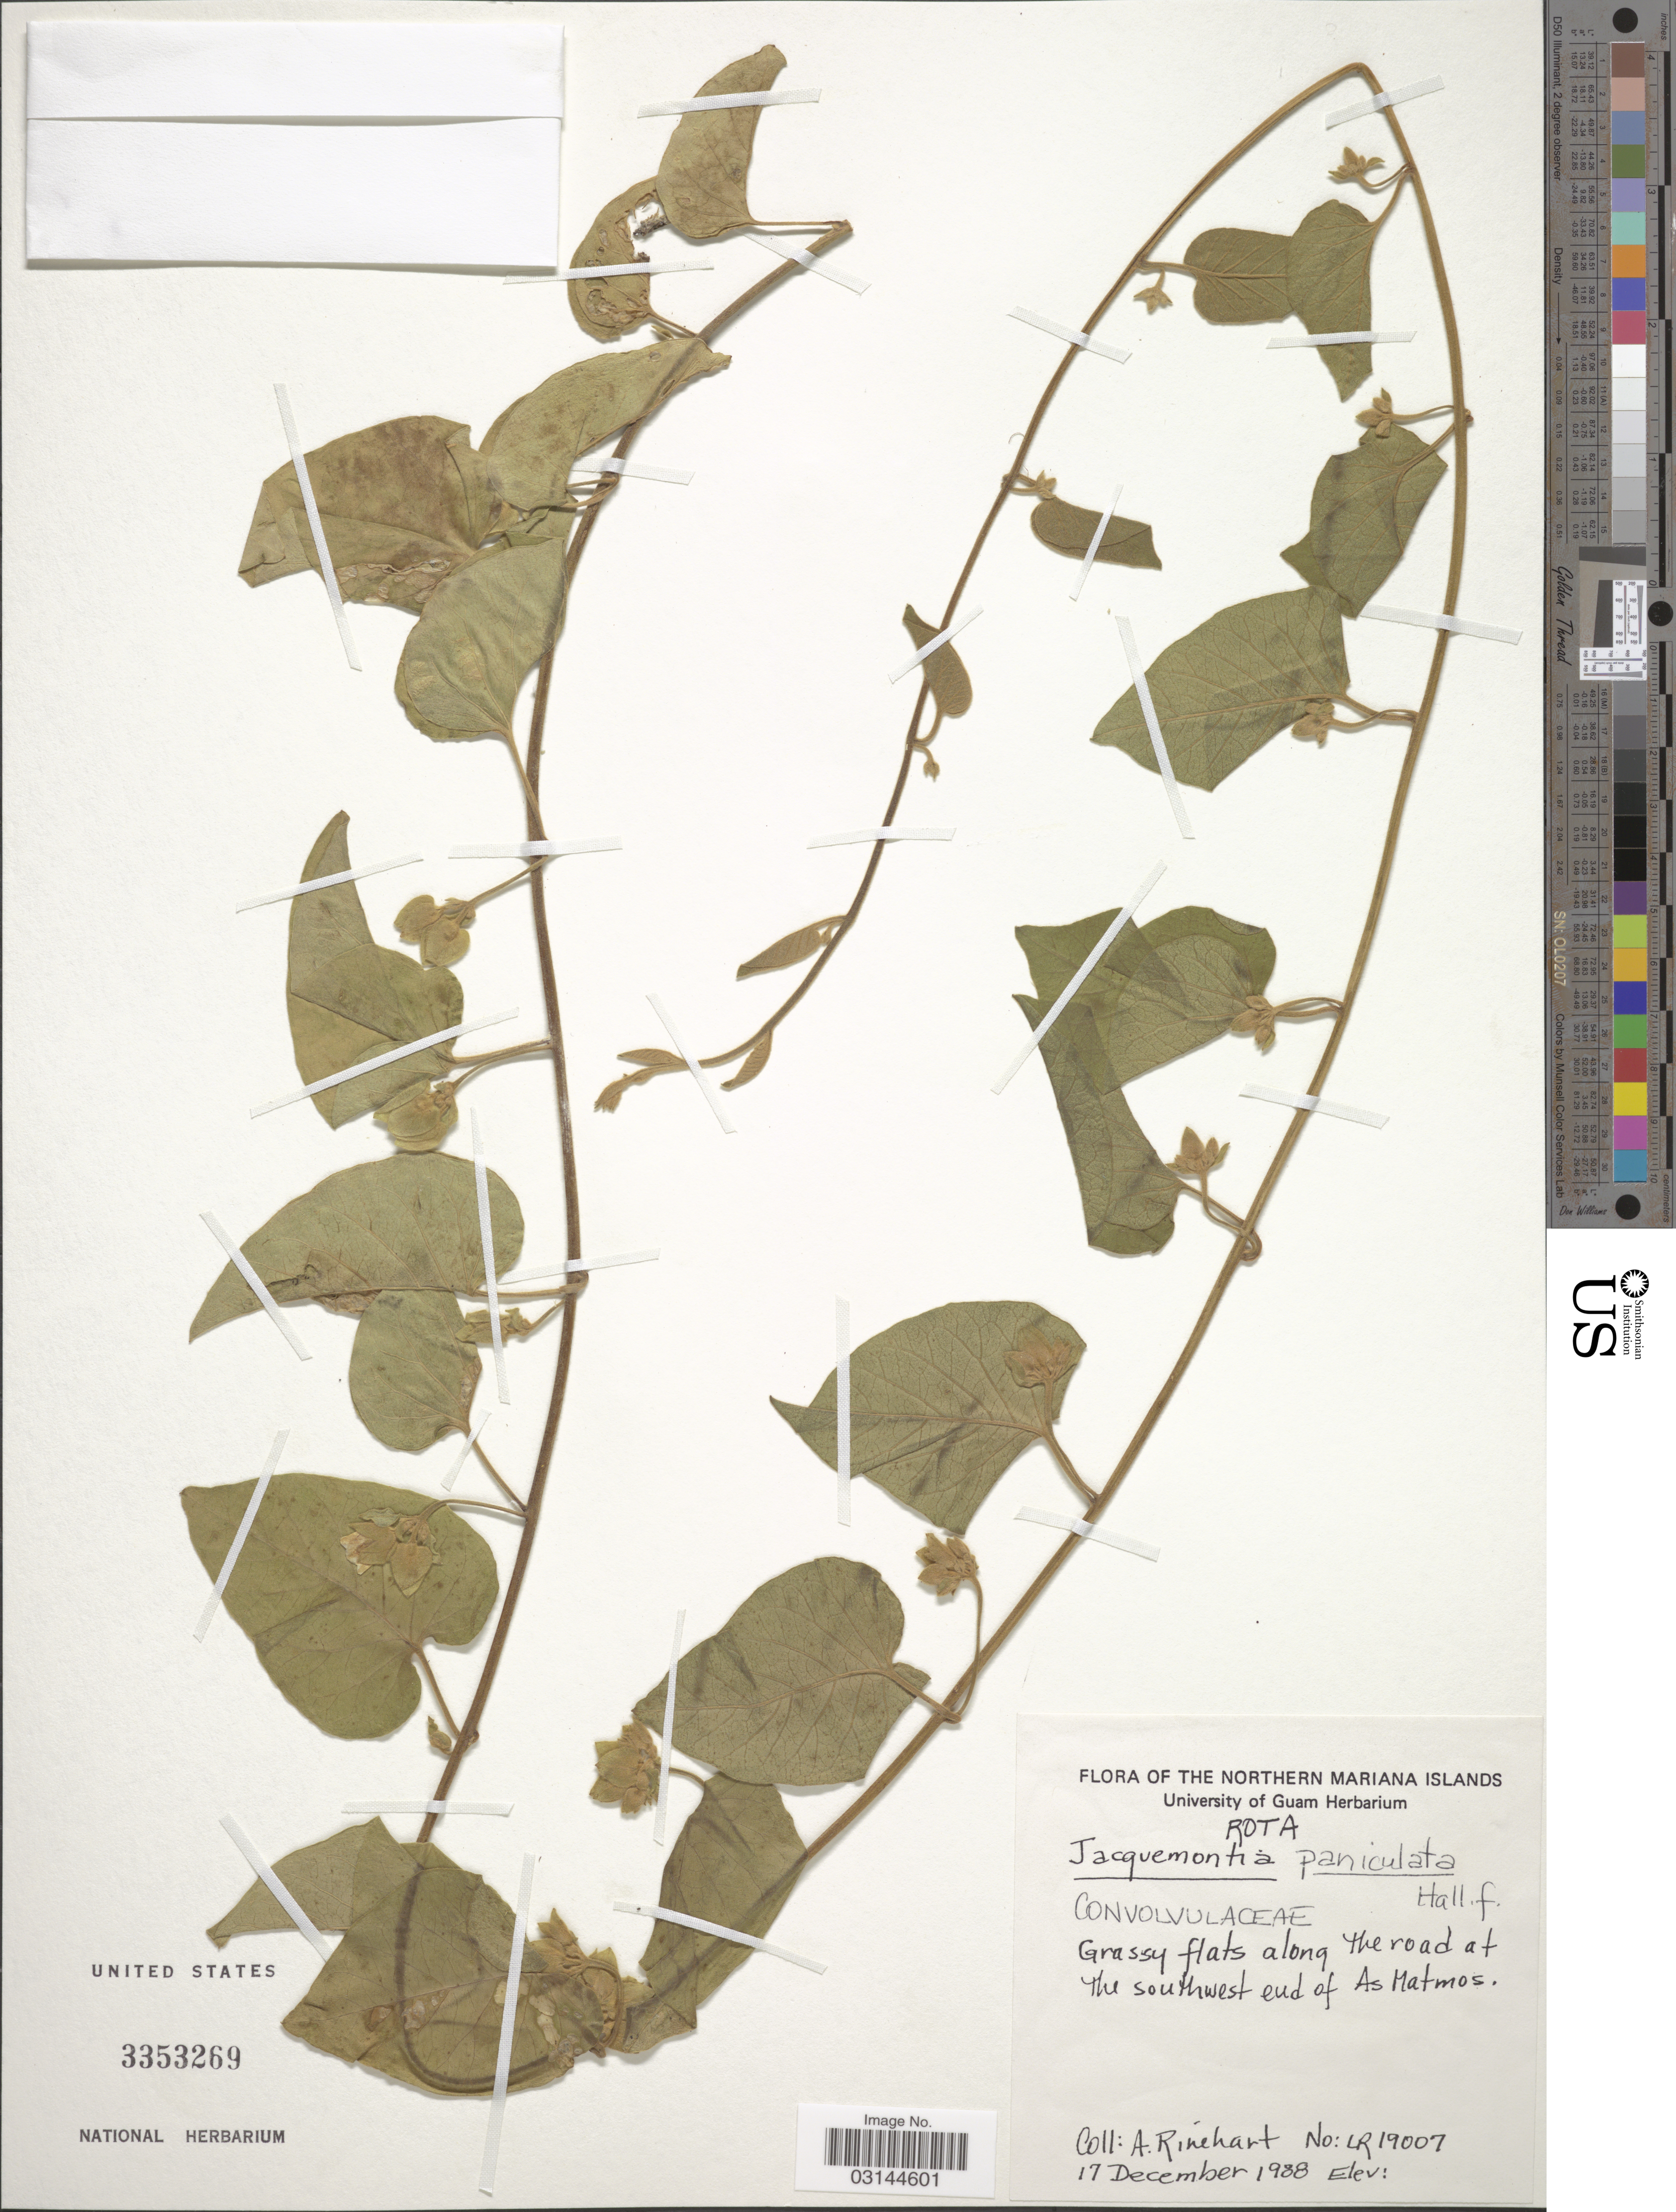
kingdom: Plantae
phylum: Tracheophyta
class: Magnoliopsida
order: Solanales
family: Convolvulaceae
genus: Jacquemontia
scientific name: Jacquemontia paniculata var. tomentosa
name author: (Warb.) Ooststr.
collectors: A. Rinehart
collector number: LR19007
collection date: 1988-12-17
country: Northern Mariana Islands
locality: Rota. Along the road at the southwest end of As Matmos.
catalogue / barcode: US 3353269